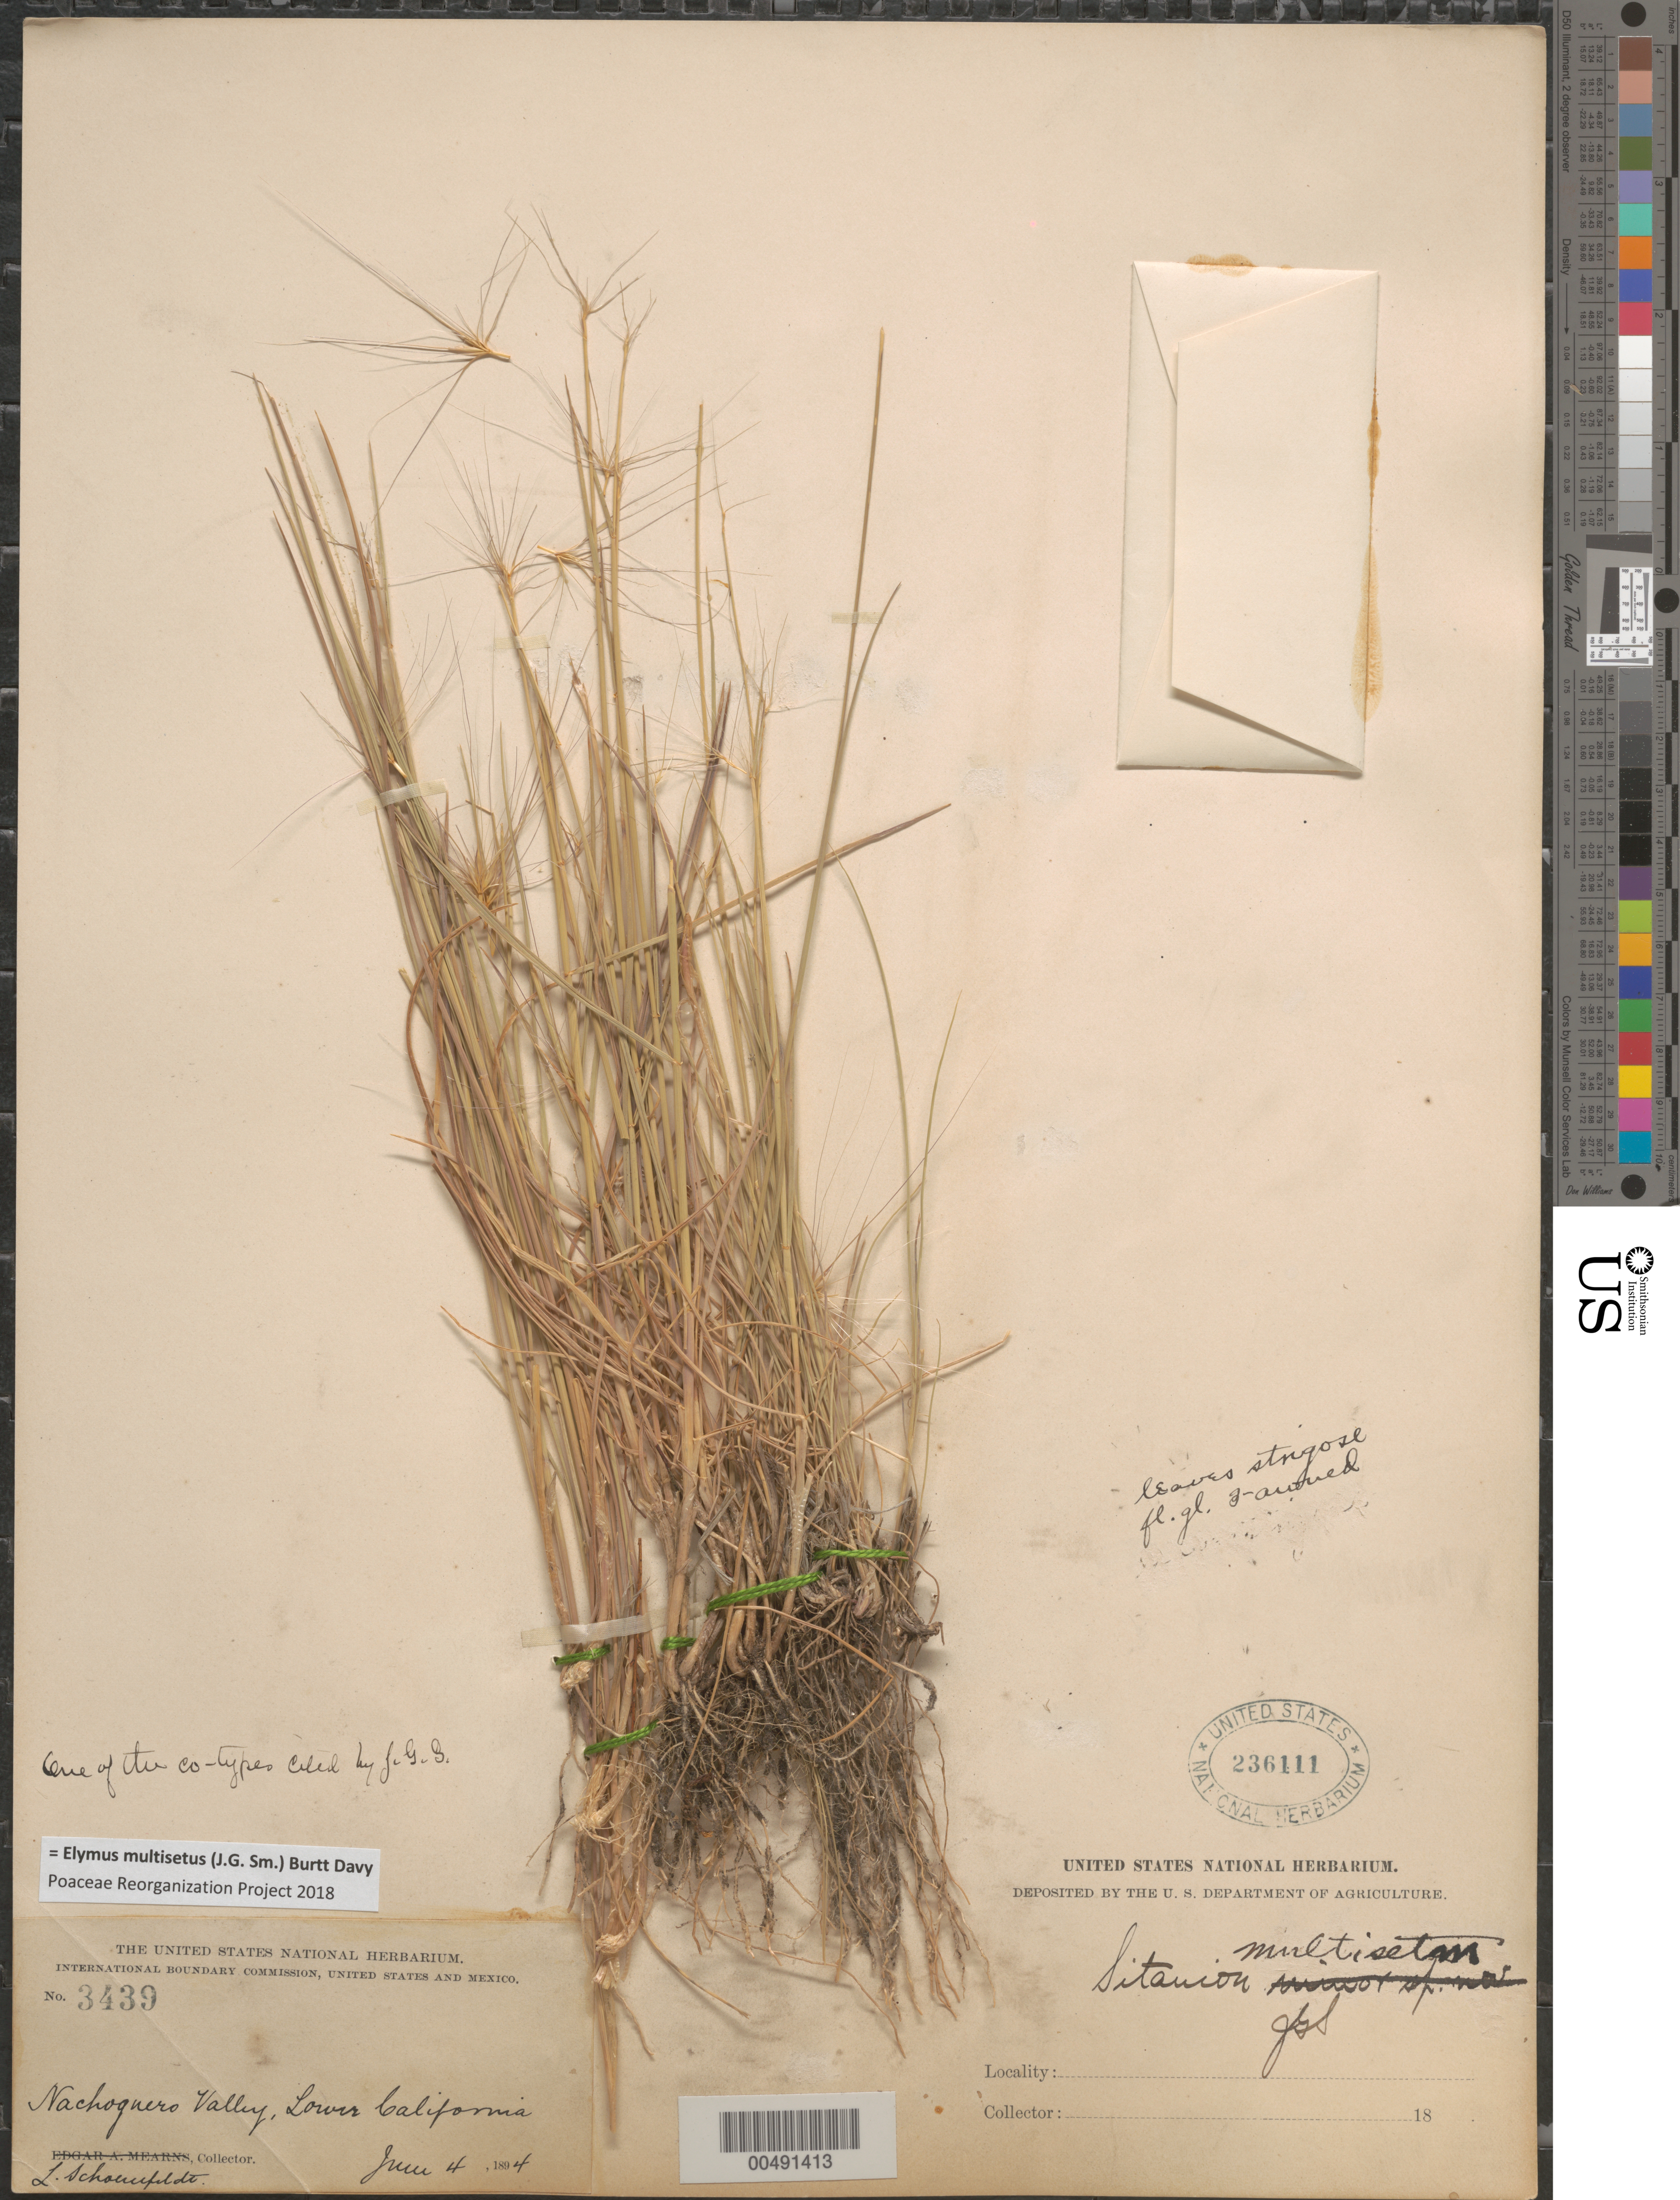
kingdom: Plantae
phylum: Tracheophyta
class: Liliopsida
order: Poales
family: Poaceae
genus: Elymus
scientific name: Elymus multisetus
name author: (J.G. Sm.) Burtt Davy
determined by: Poaceae Reorganization Project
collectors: L. Schoenfeldt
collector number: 3439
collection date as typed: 4 Jun 1894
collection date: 1894-06-04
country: Mexico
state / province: Baja California Norte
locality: Nachoquero Valley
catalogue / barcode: US 236111